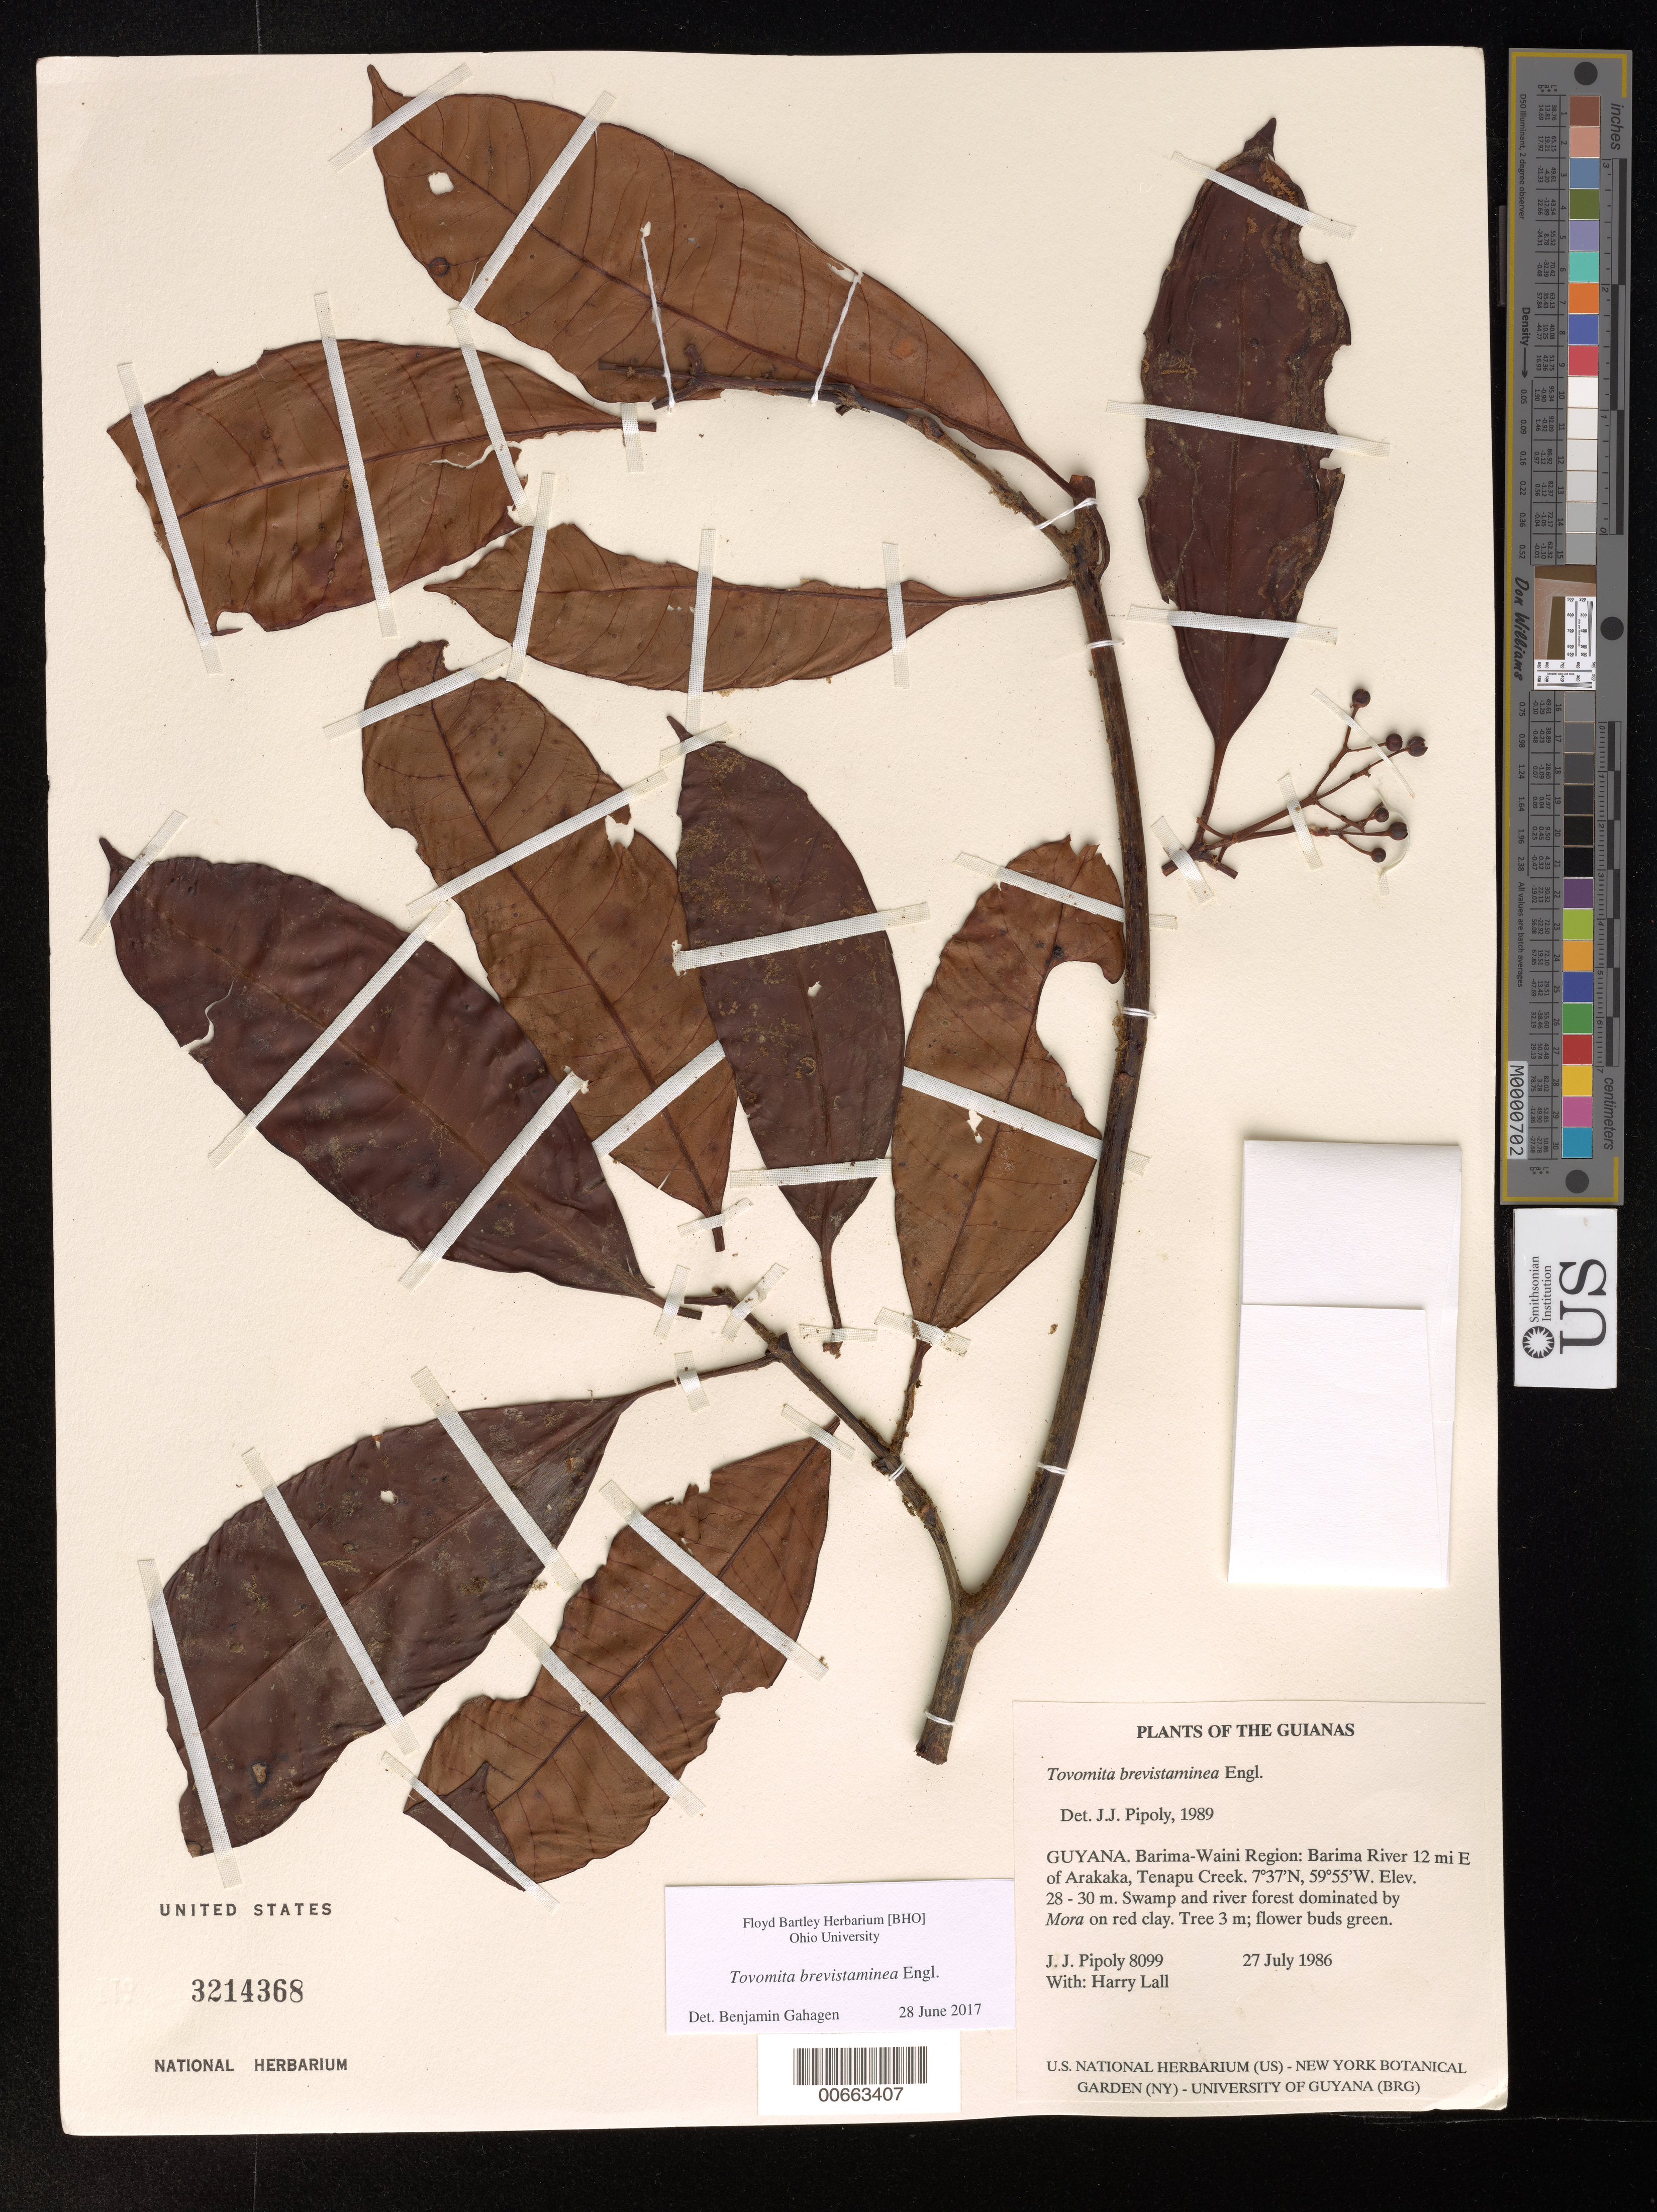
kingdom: Plantae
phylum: Tracheophyta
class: Magnoliopsida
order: Malpighiales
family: Clusiaceae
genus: Tovomita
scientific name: Tovomita brevistaminea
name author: Engl.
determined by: Pipoly, J. J., III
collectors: J. J. Pipoly & H. Lall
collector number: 8099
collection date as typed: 27 July 1986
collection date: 1986-07-27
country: Guyana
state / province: Barima-Waini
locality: Barima River 12 mi E of Arakaka, Tenapu Creek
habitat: Swamp and river forest dominated by Mora on red clay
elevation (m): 28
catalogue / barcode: US 3214368